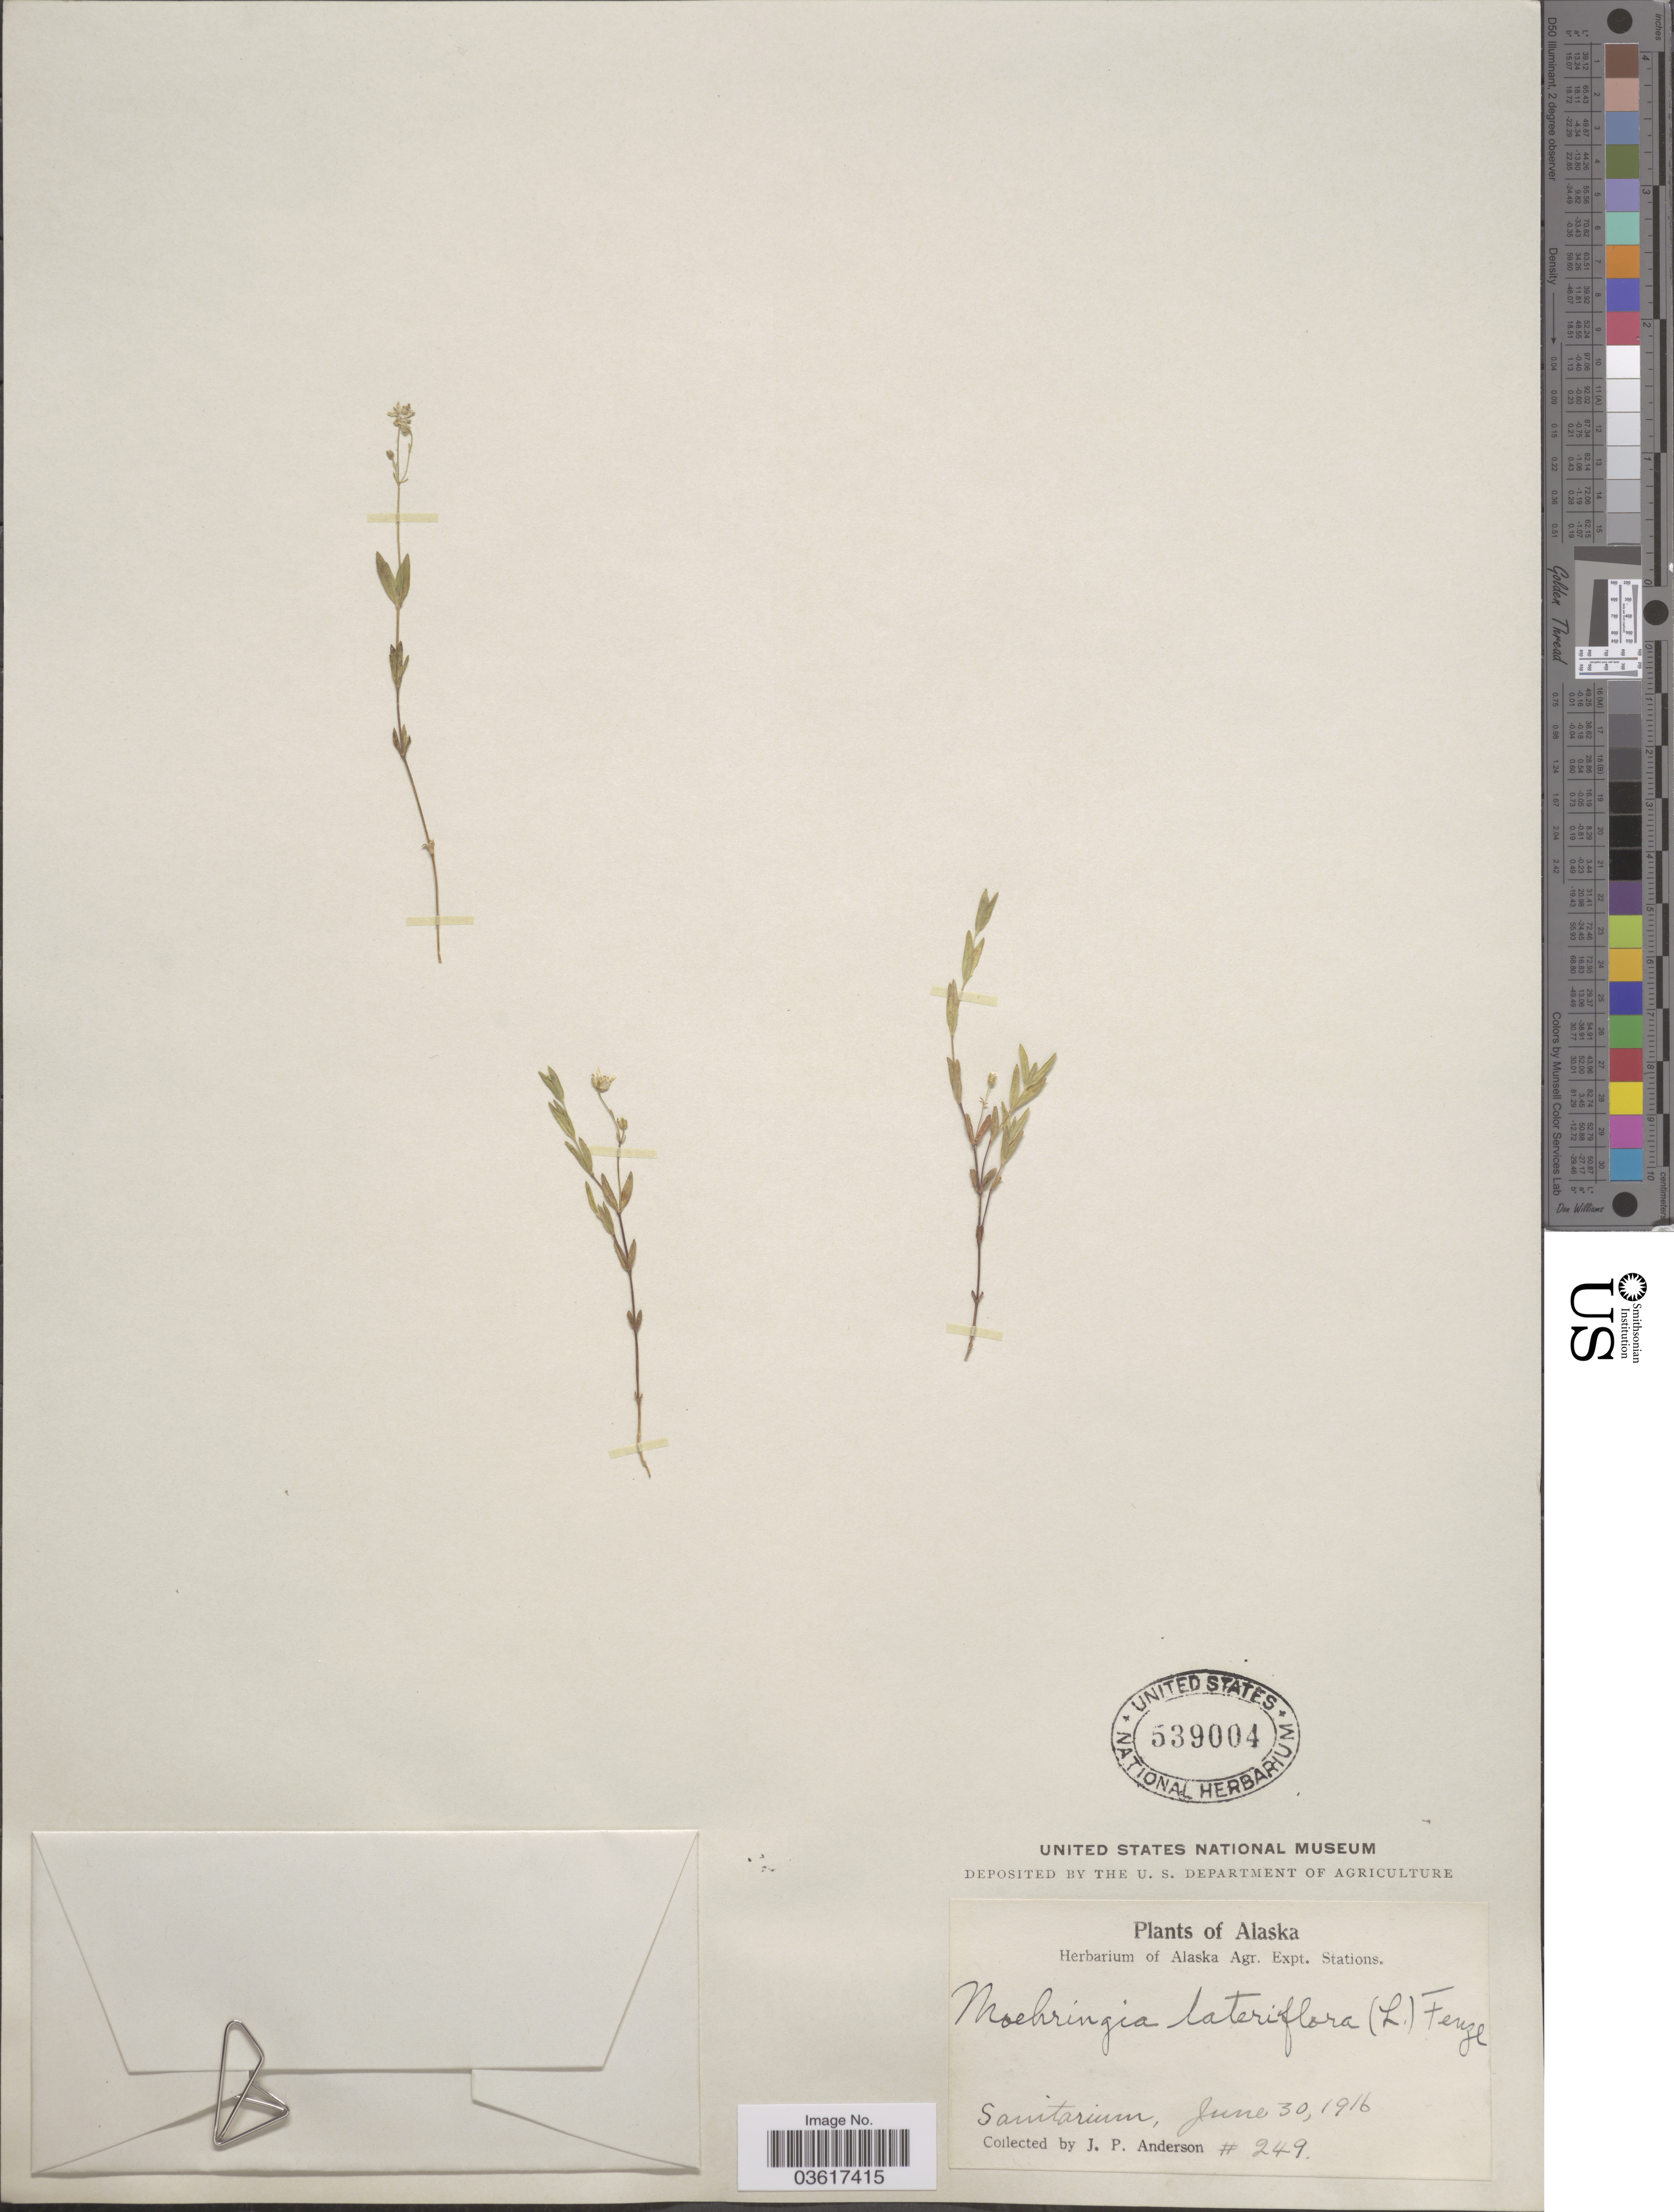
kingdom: Plantae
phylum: Tracheophyta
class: Magnoliopsida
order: Caryophyllales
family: Caryophyllaceae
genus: Moehringia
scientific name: Moehringia lateriflora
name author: (L.) Fenzl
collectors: J. P. Anderson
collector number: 249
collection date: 1916-06-30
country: United States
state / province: Alaska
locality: Sanitarium.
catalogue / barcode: US 539004